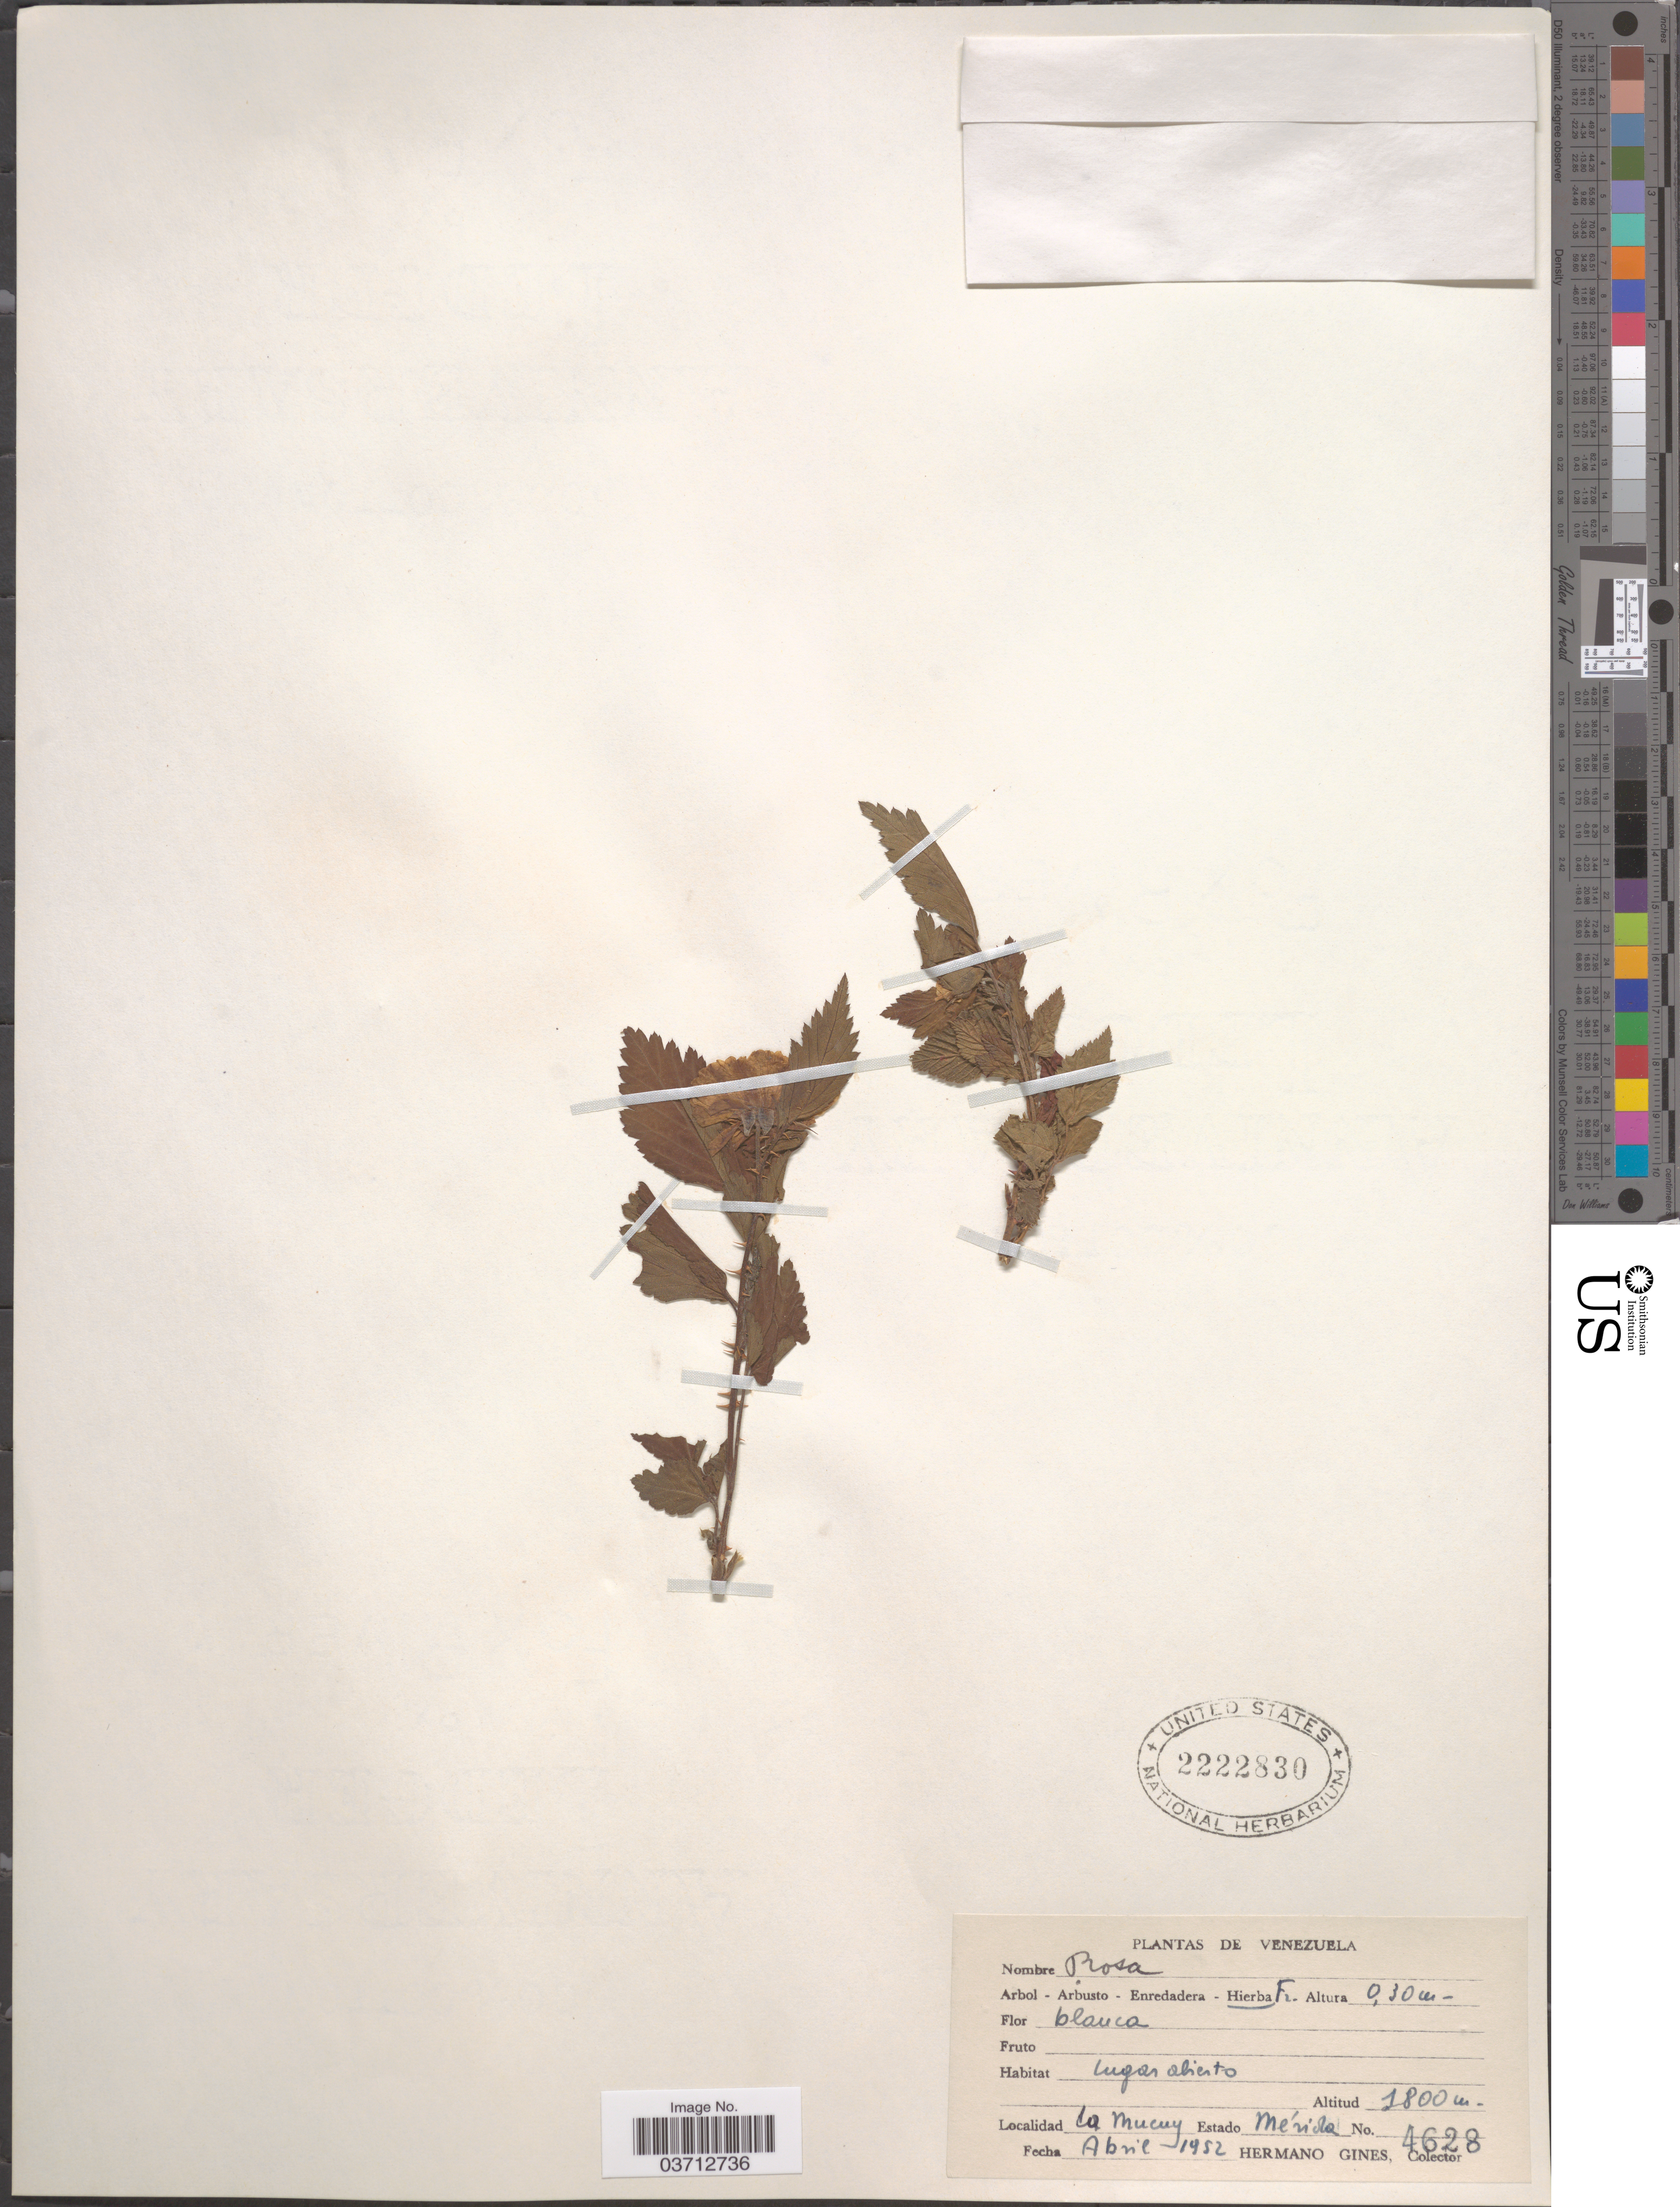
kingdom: Plantae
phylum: Tracheophyta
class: Magnoliopsida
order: Rosales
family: Rosaceae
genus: Rosa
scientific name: Rosa sp.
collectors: Bro. Gines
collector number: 4628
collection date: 1952-04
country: Venezuela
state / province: Merida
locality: La Mucuy.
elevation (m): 1800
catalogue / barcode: US 2222830